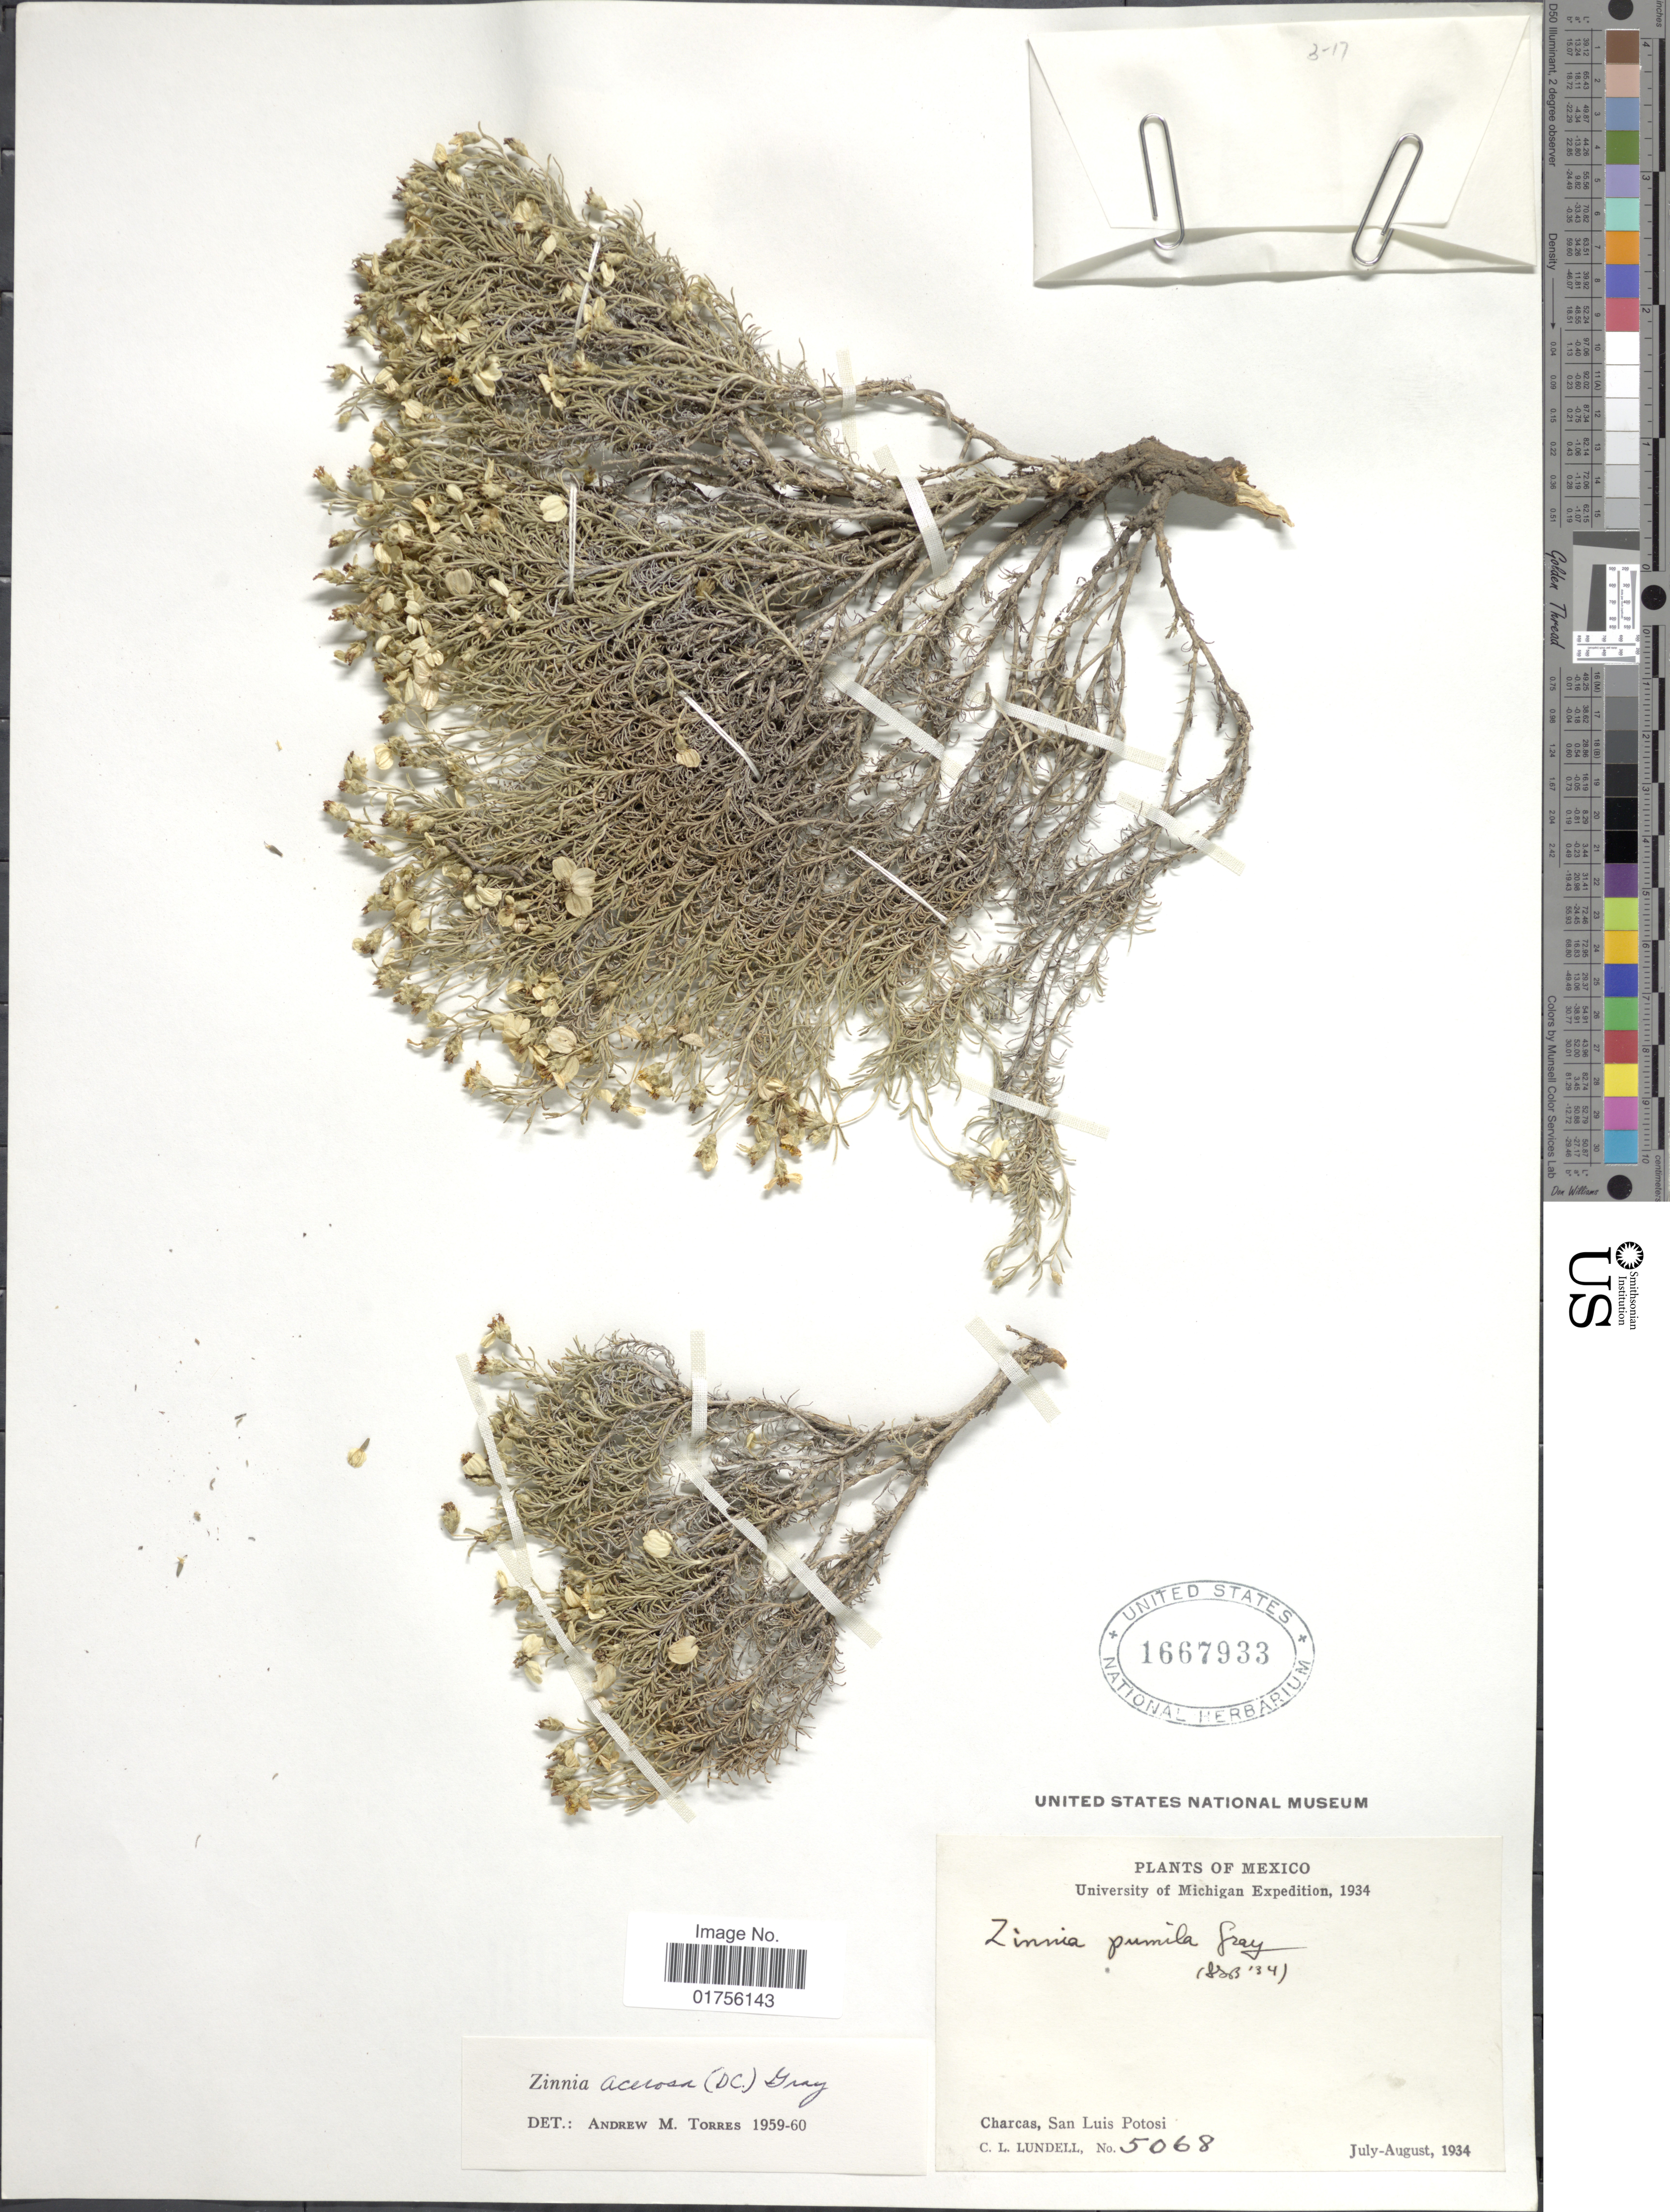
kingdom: Plantae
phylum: Tracheophyta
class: Magnoliopsida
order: Asterales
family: Asteraceae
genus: Zinnia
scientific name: Zinnia acerosa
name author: (DC.) A. Gray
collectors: C. L. Lundell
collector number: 5068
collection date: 1934-07/1934-08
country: Mexico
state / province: San Luis Potosí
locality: Charcas, San Luis Potosi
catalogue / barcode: US 1667933